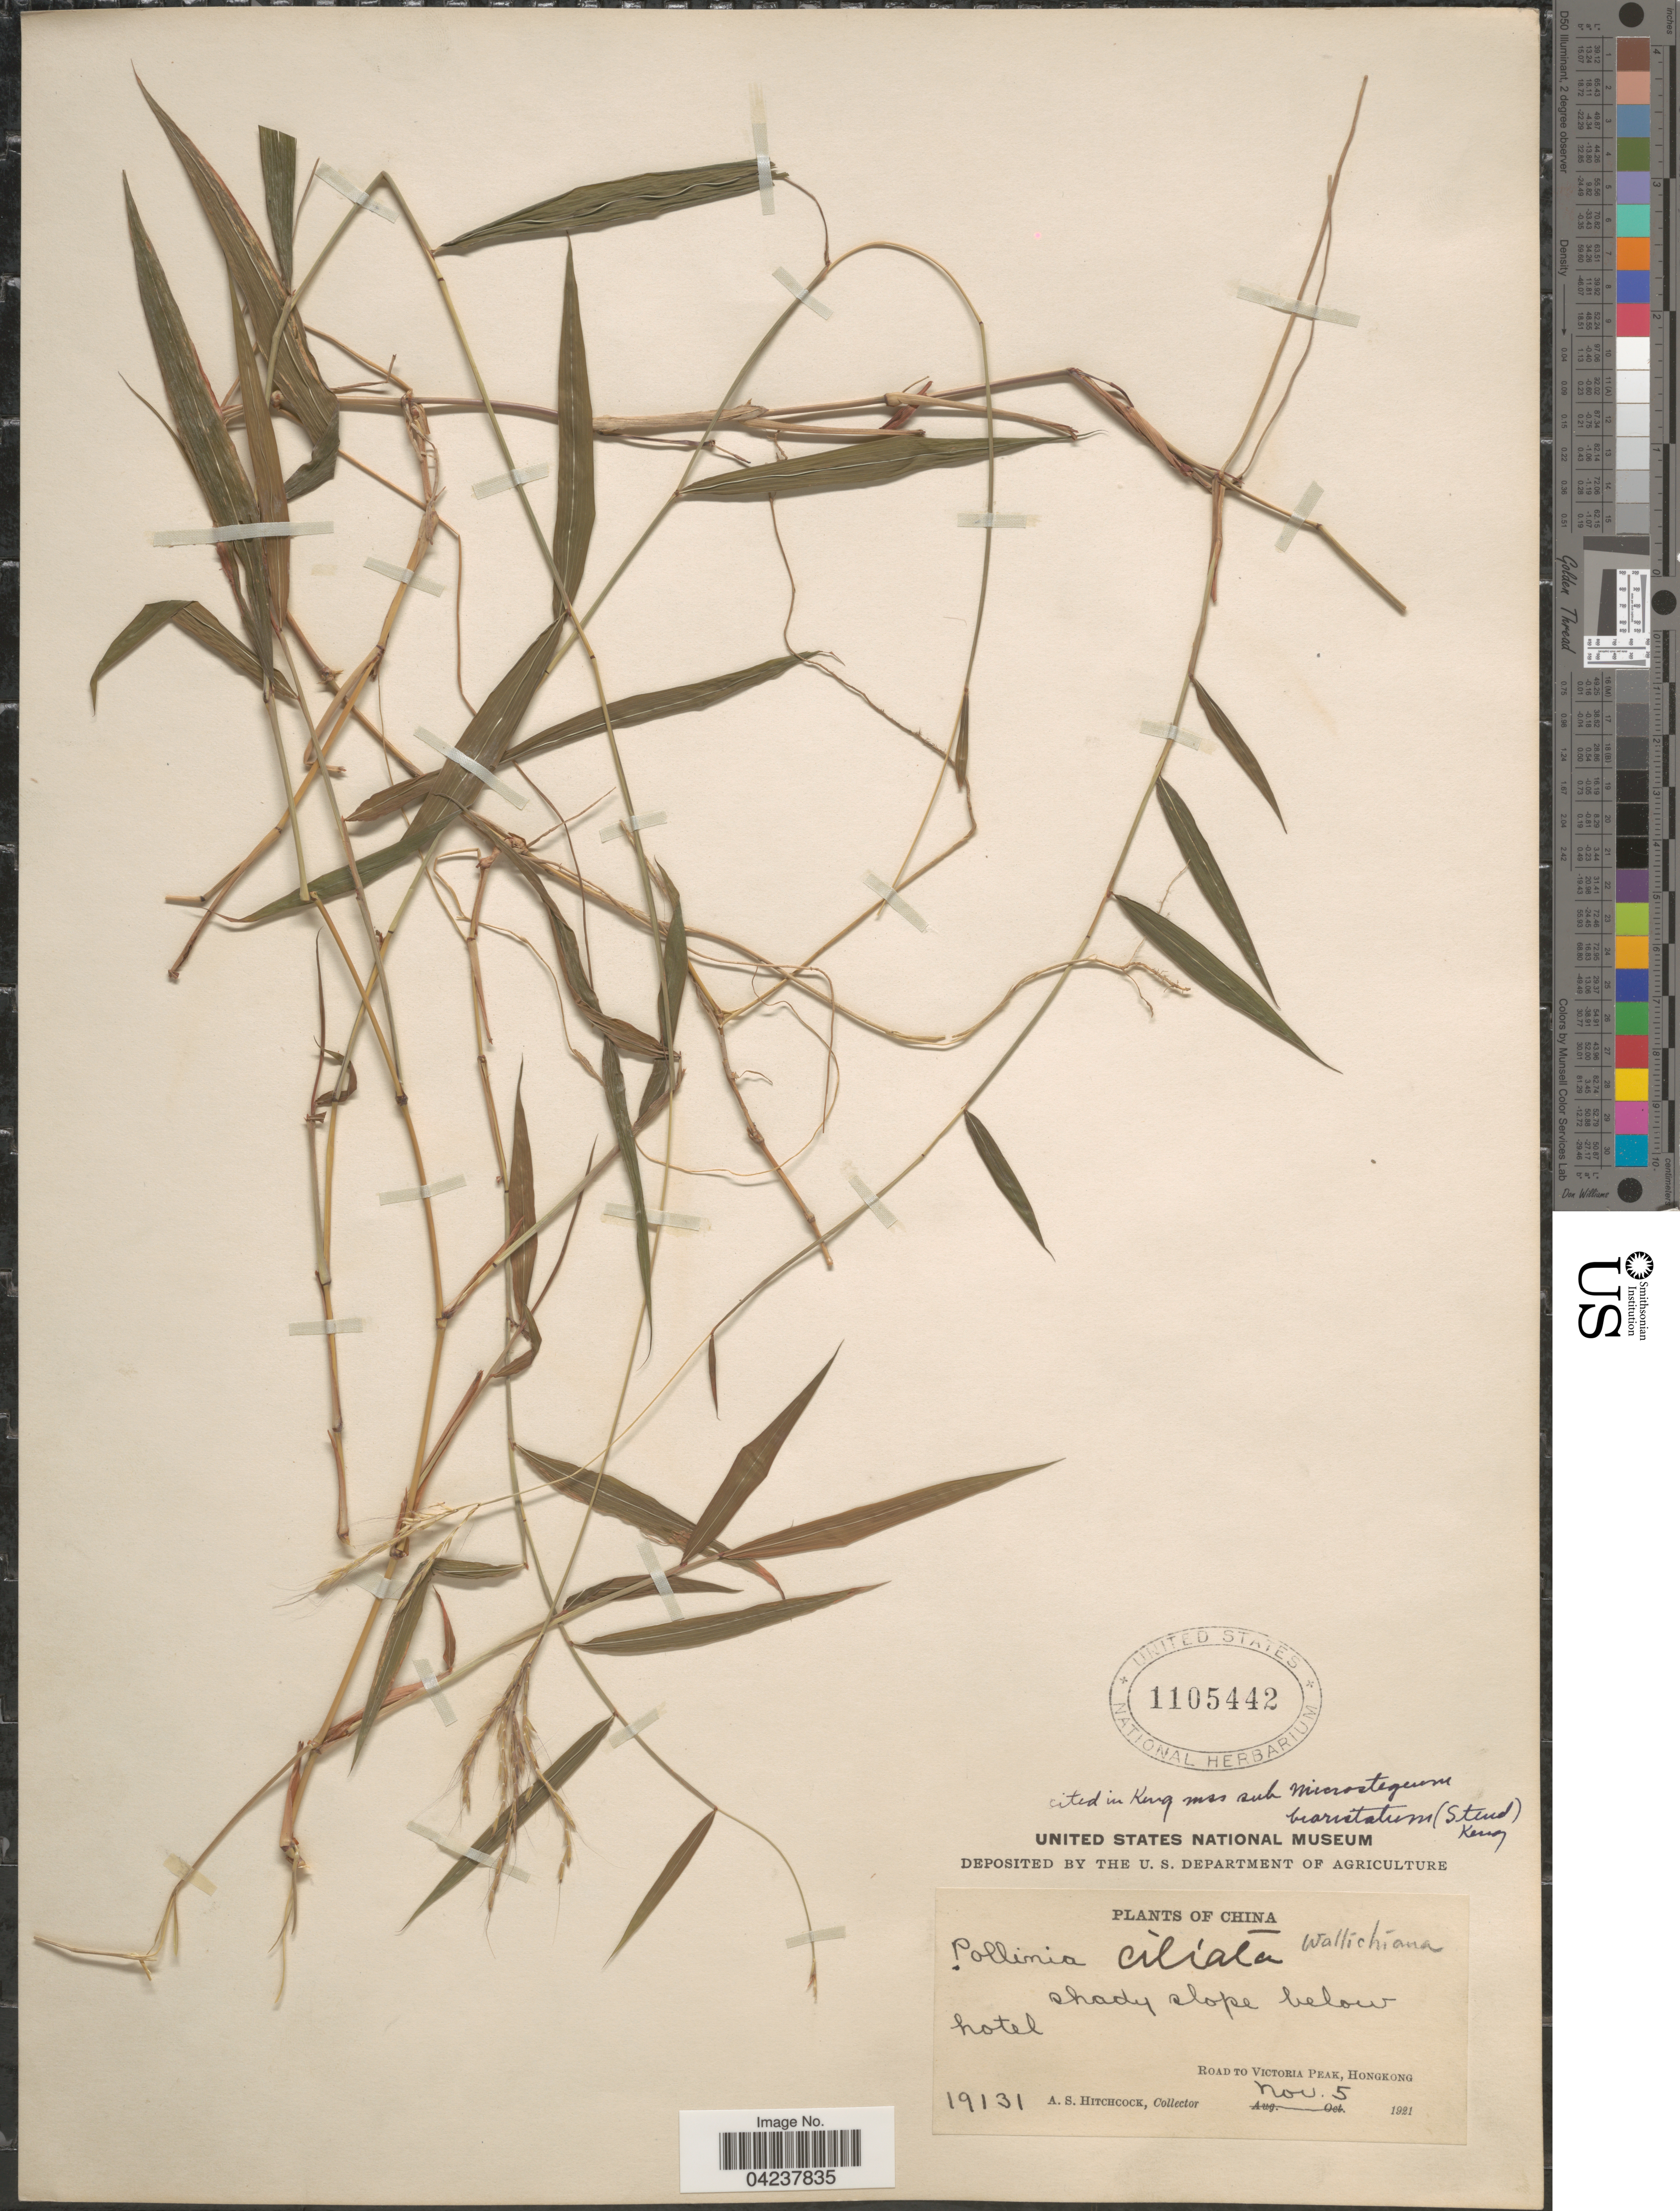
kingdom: Plantae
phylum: Tracheophyta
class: Liliopsida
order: Poales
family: Poaceae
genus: Microstegium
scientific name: Microstegium biaristatum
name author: (Steud.) Keng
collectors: A. S. Hitchcock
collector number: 19131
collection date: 1921-11-05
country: China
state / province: Hong Kong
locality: Shady slope below hotel. Road to Victoria Peak, HongKong.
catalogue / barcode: US 1105442